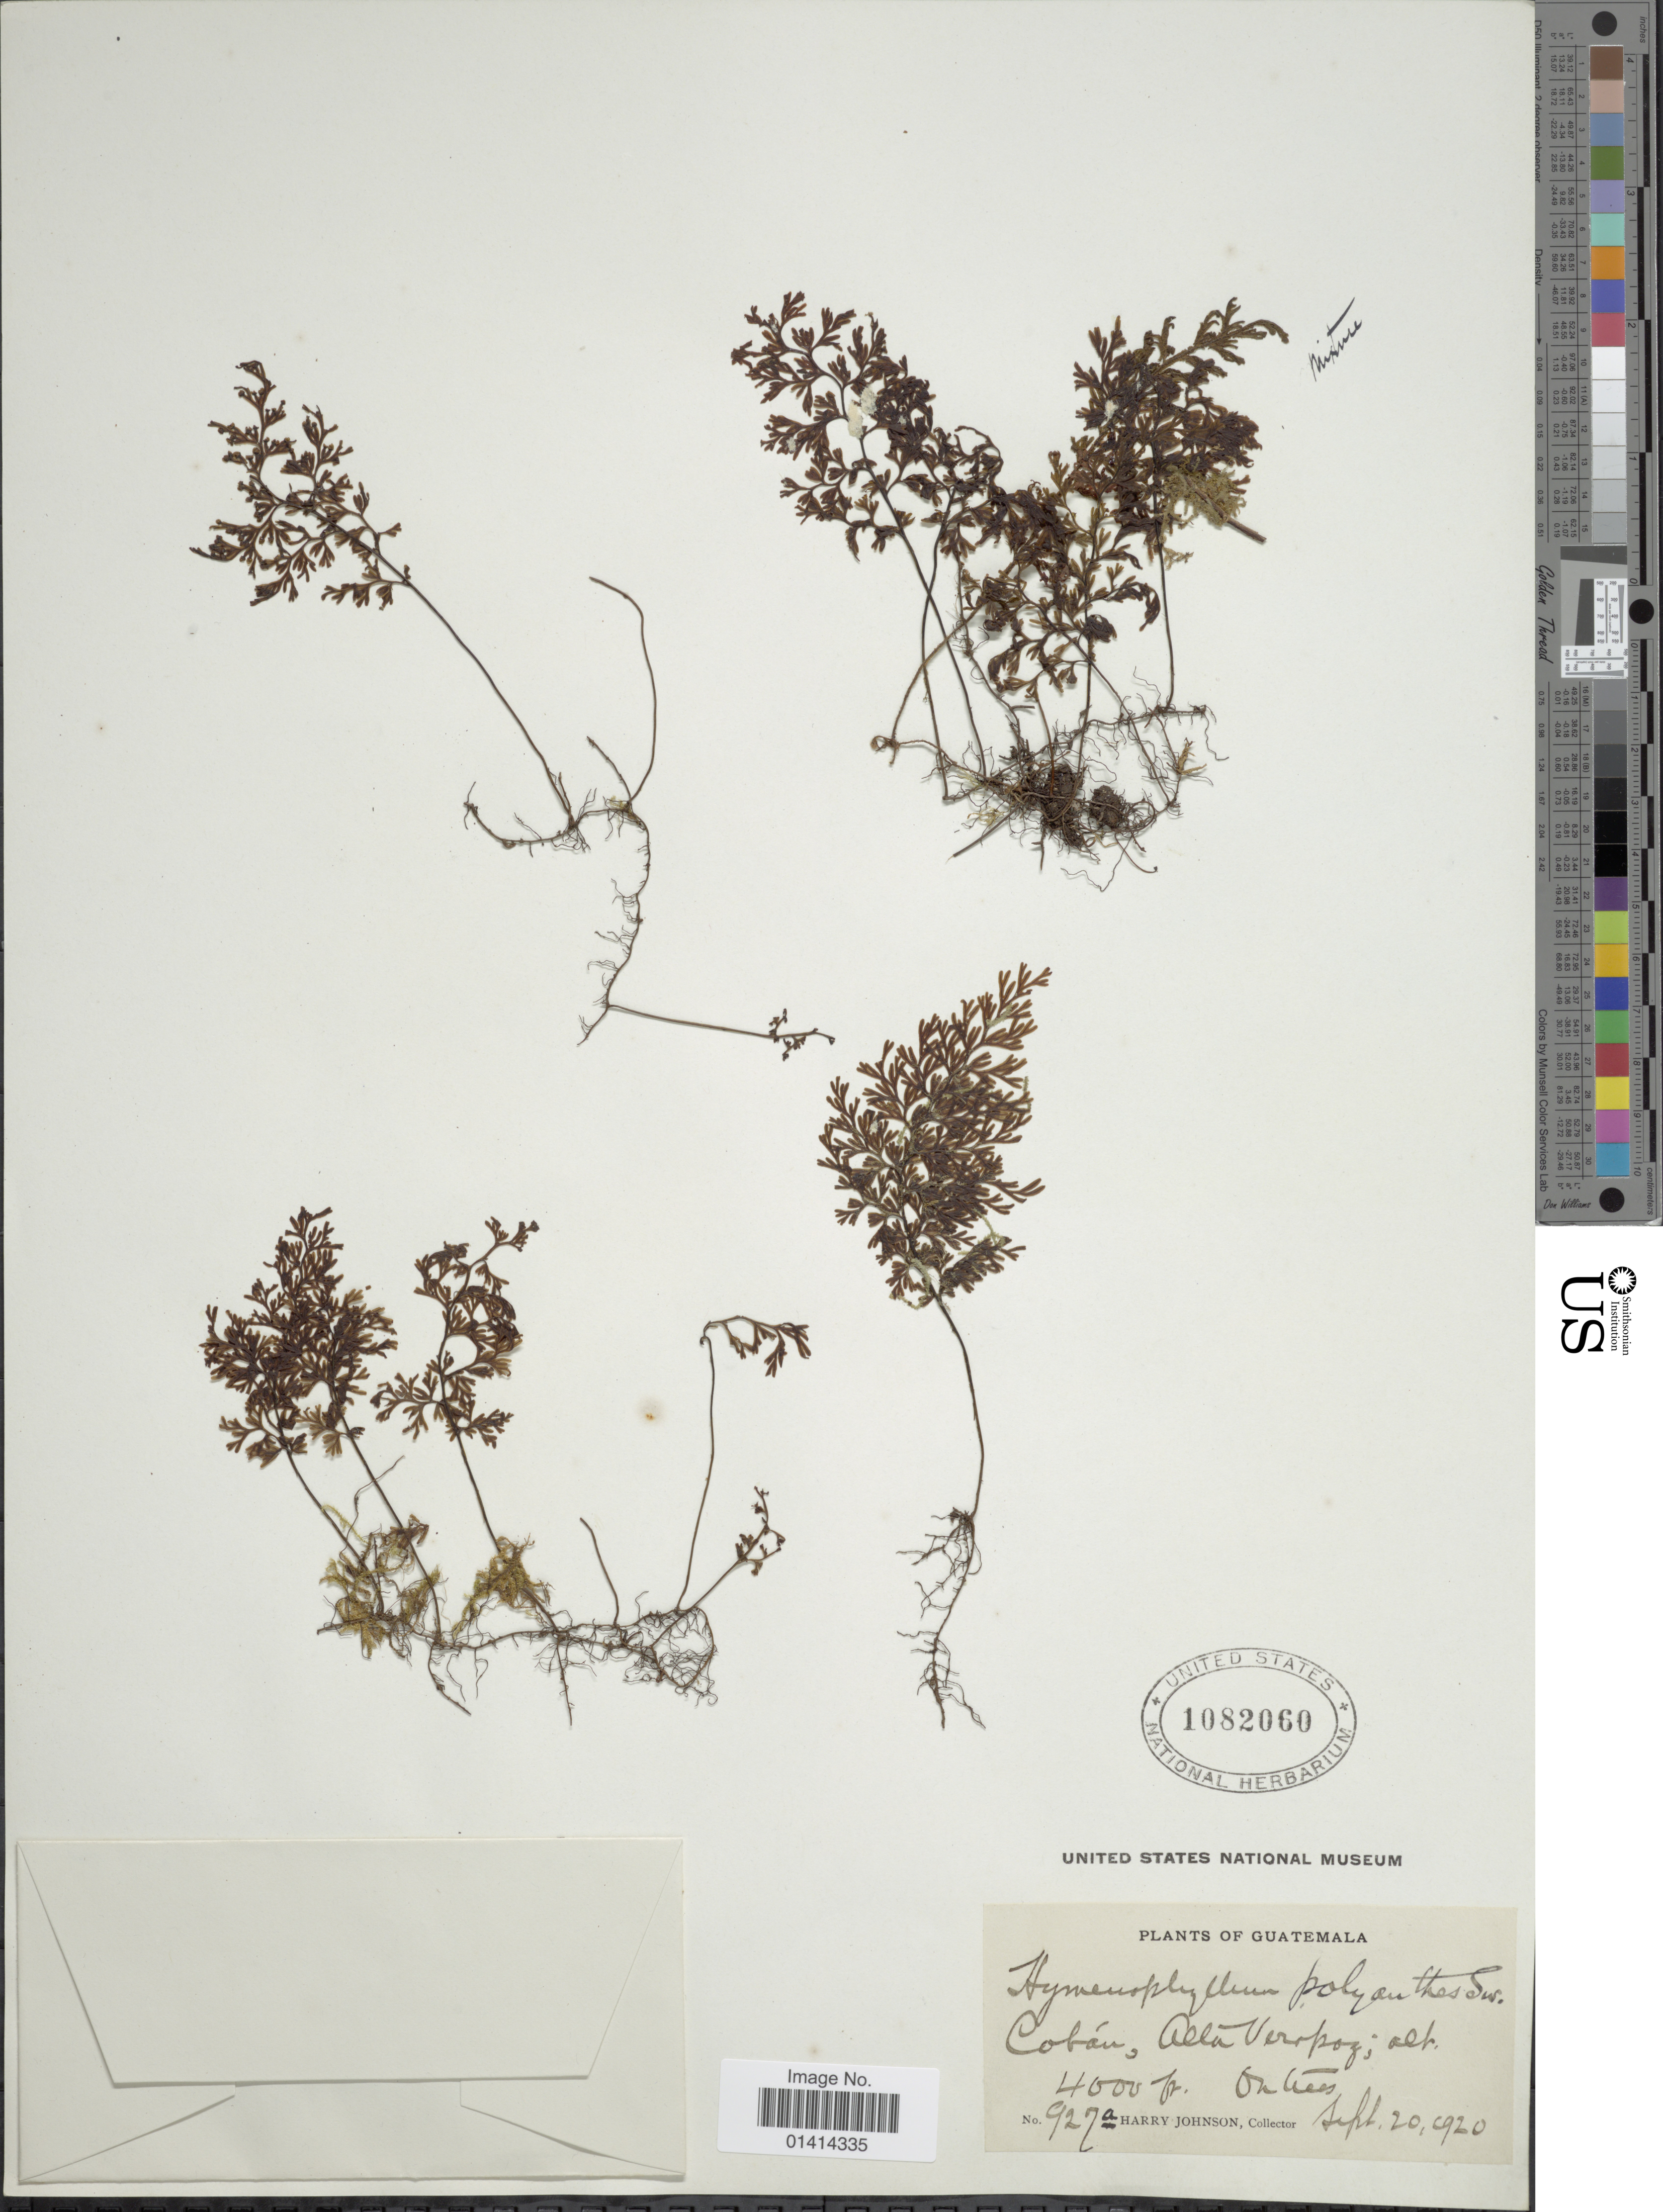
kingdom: Plantae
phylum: Tracheophyta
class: Polypodiopsida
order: Hymenophyllales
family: Hymenophyllaceae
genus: Hymenophyllum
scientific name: Hymenophyllum polyanthos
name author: (Sw.) Sw.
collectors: H. Johnson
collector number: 927a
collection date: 1920-09-20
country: Guatemala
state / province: Alta Verapaz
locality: Cobán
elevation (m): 1219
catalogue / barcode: US 1082060